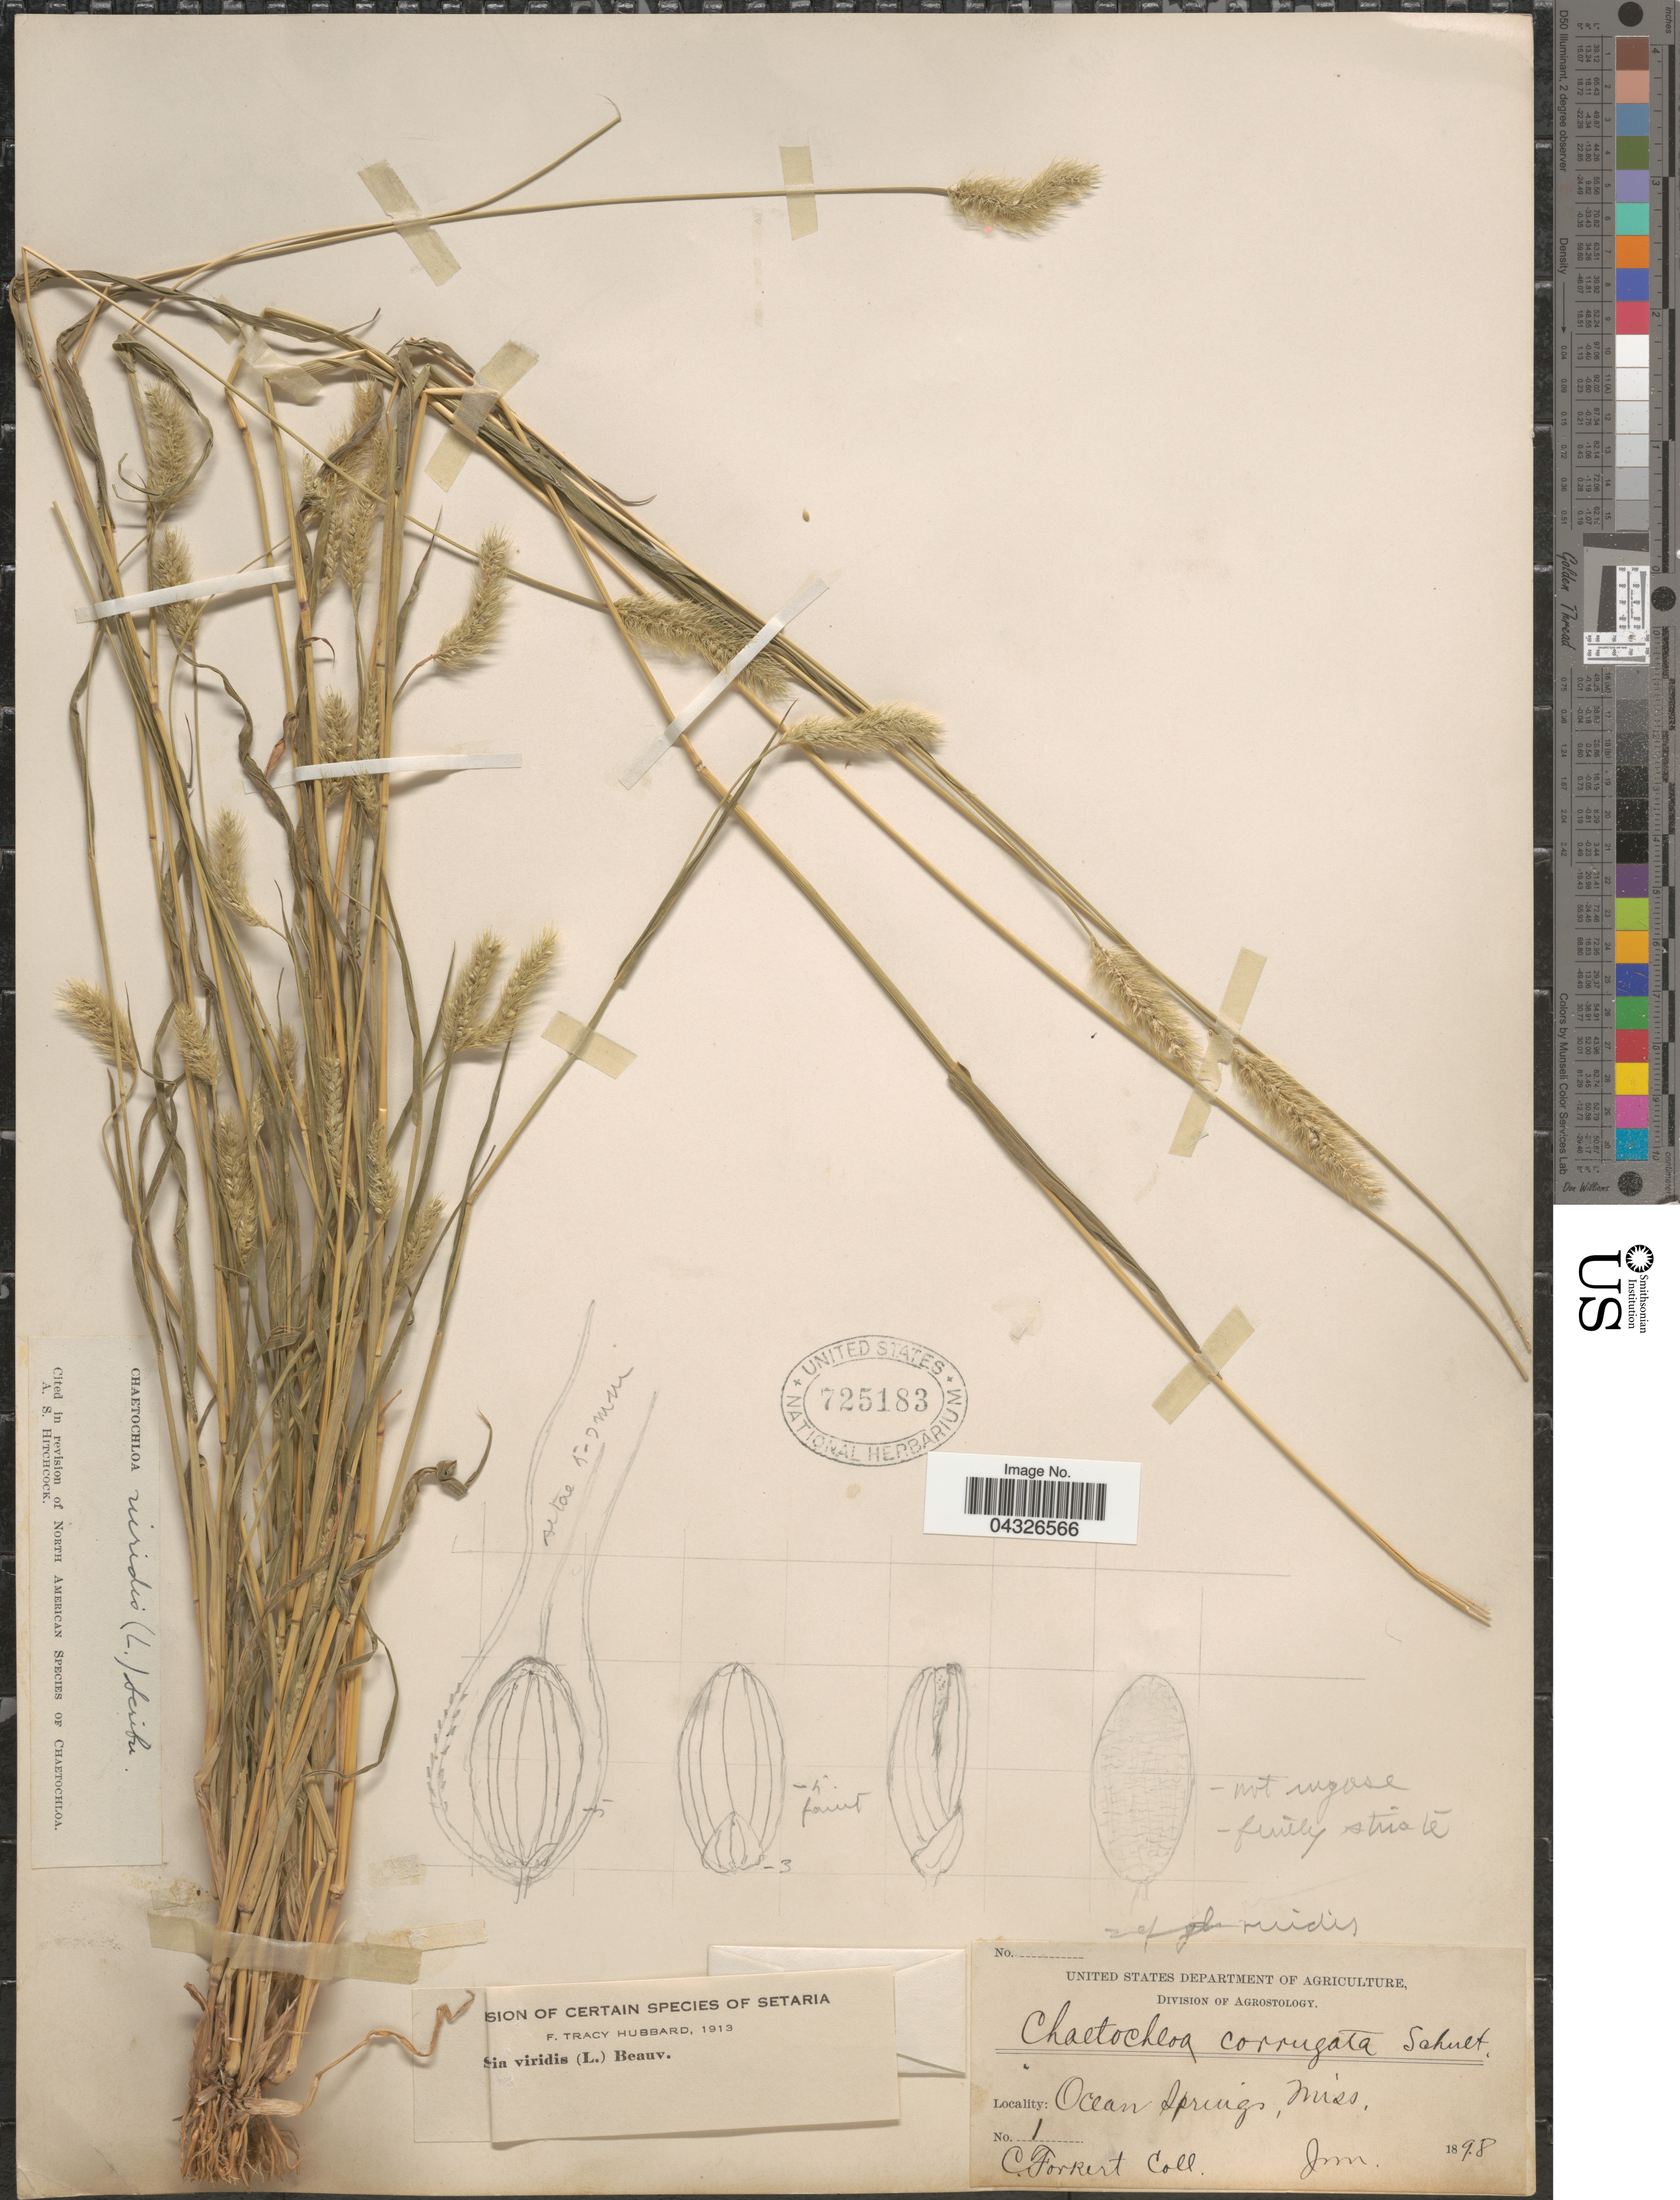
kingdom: Plantae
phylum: Tracheophyta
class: Liliopsida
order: Poales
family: Poaceae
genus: Setaria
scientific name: Setaria viridis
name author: (L.) P. Beauv.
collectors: C. Forkert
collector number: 1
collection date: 1898-01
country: United States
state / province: Mississippi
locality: Ocean Springs.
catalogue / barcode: US 725183